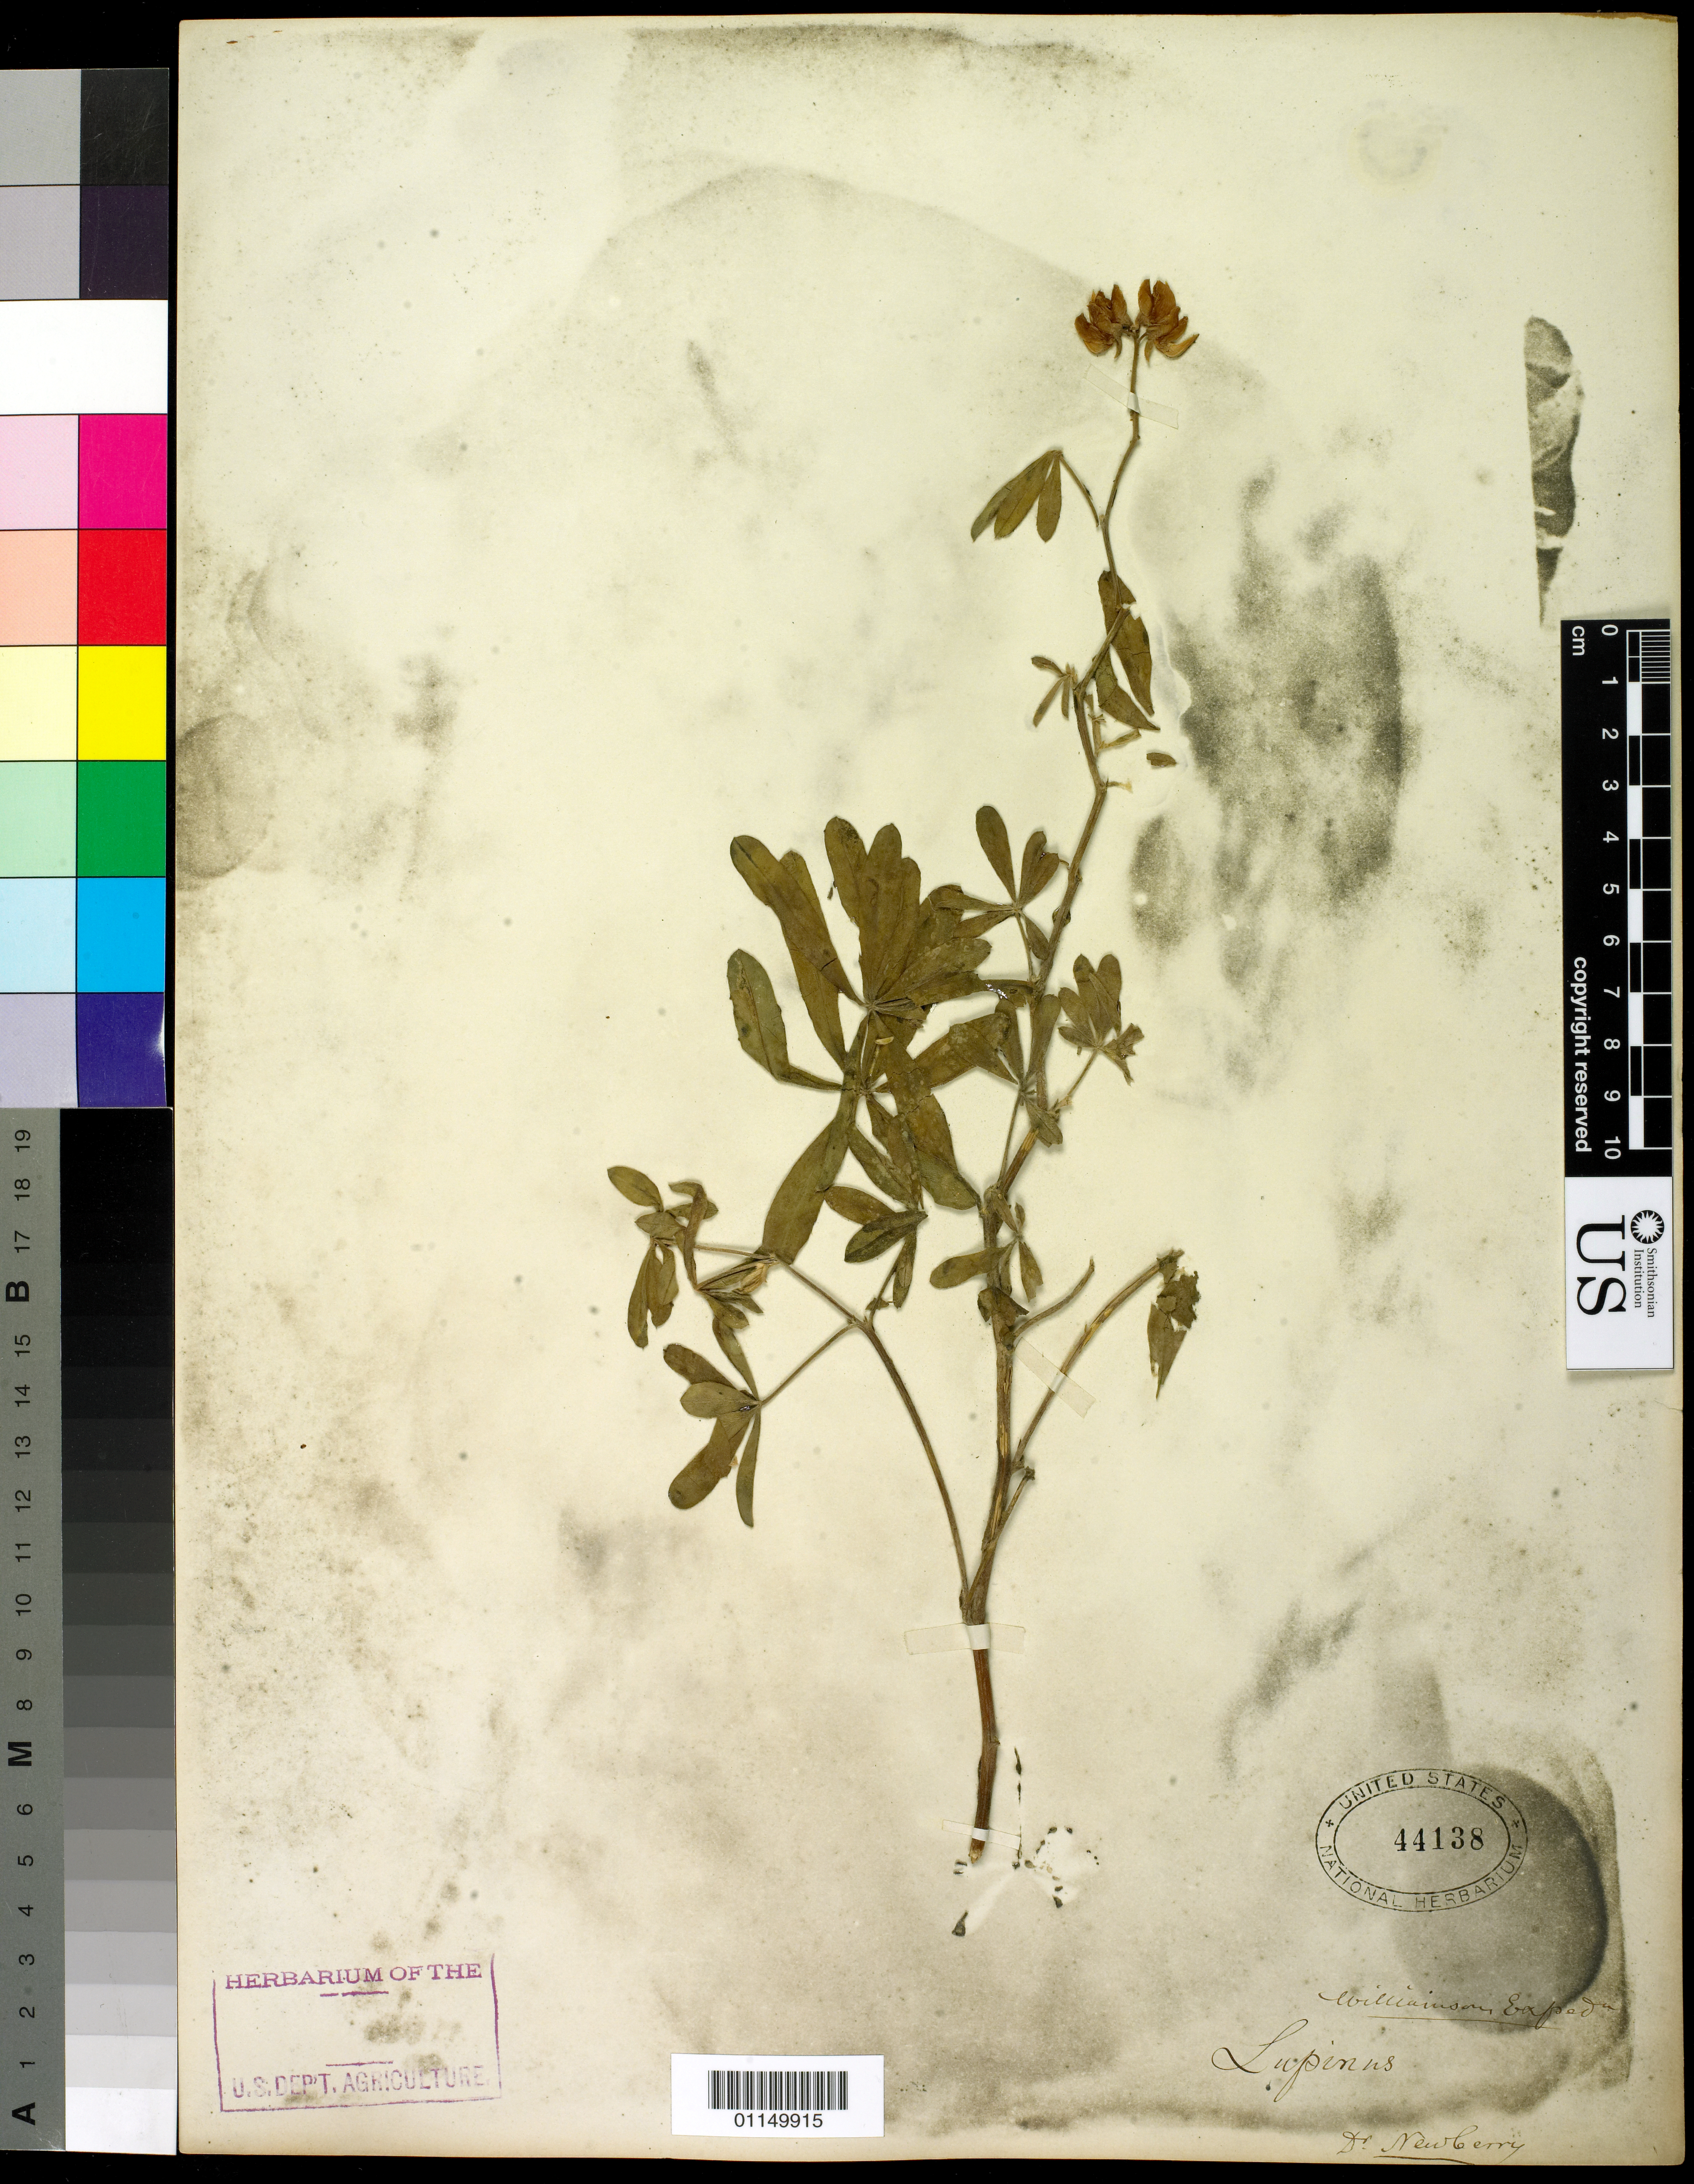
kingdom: Plantae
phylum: Tracheophyta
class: Magnoliopsida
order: Fabales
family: Fabaceae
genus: Lupinus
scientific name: Lupinus sp.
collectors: -. Newberry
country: United States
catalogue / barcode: US 44138